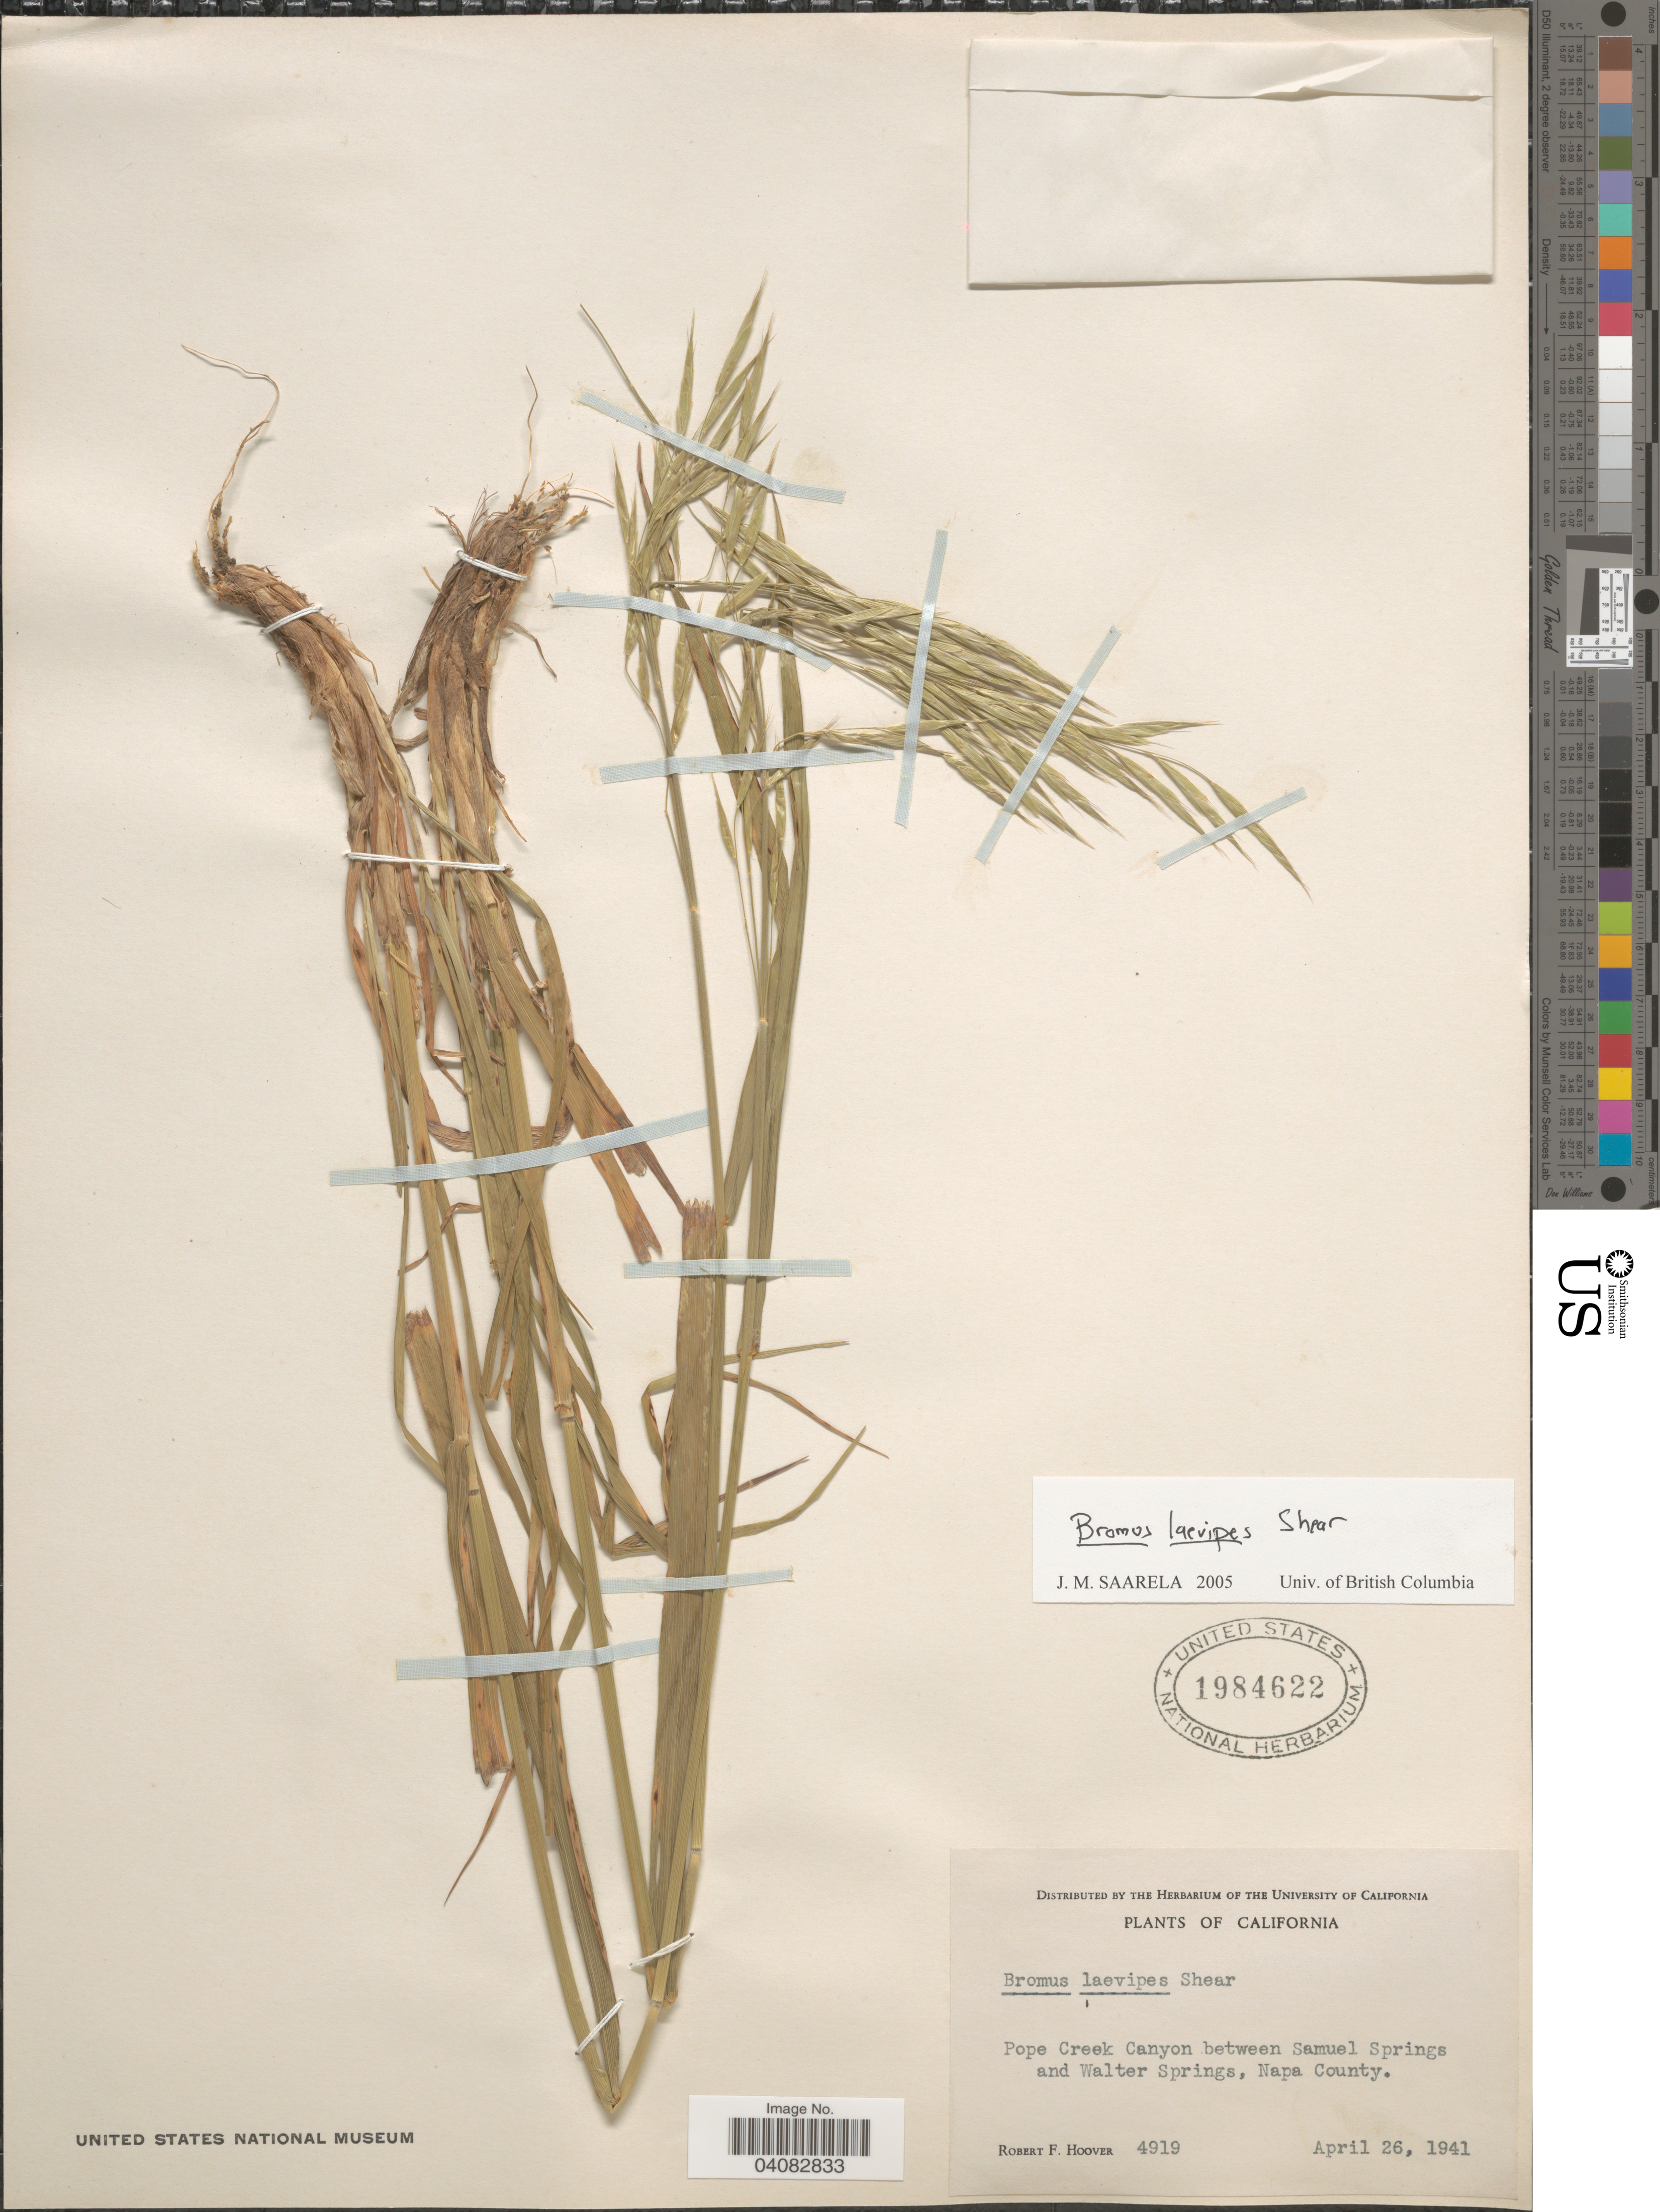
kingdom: Plantae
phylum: Tracheophyta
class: Liliopsida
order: Poales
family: Poaceae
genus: Bromus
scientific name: Bromus laevipes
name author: Shear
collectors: R. F. Hoover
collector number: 4919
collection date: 1941-04-26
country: United States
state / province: California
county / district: Napa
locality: Pope Creek Canyon between Samuel Springs and Walter Springs, Napa County.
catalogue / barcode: US 1984622